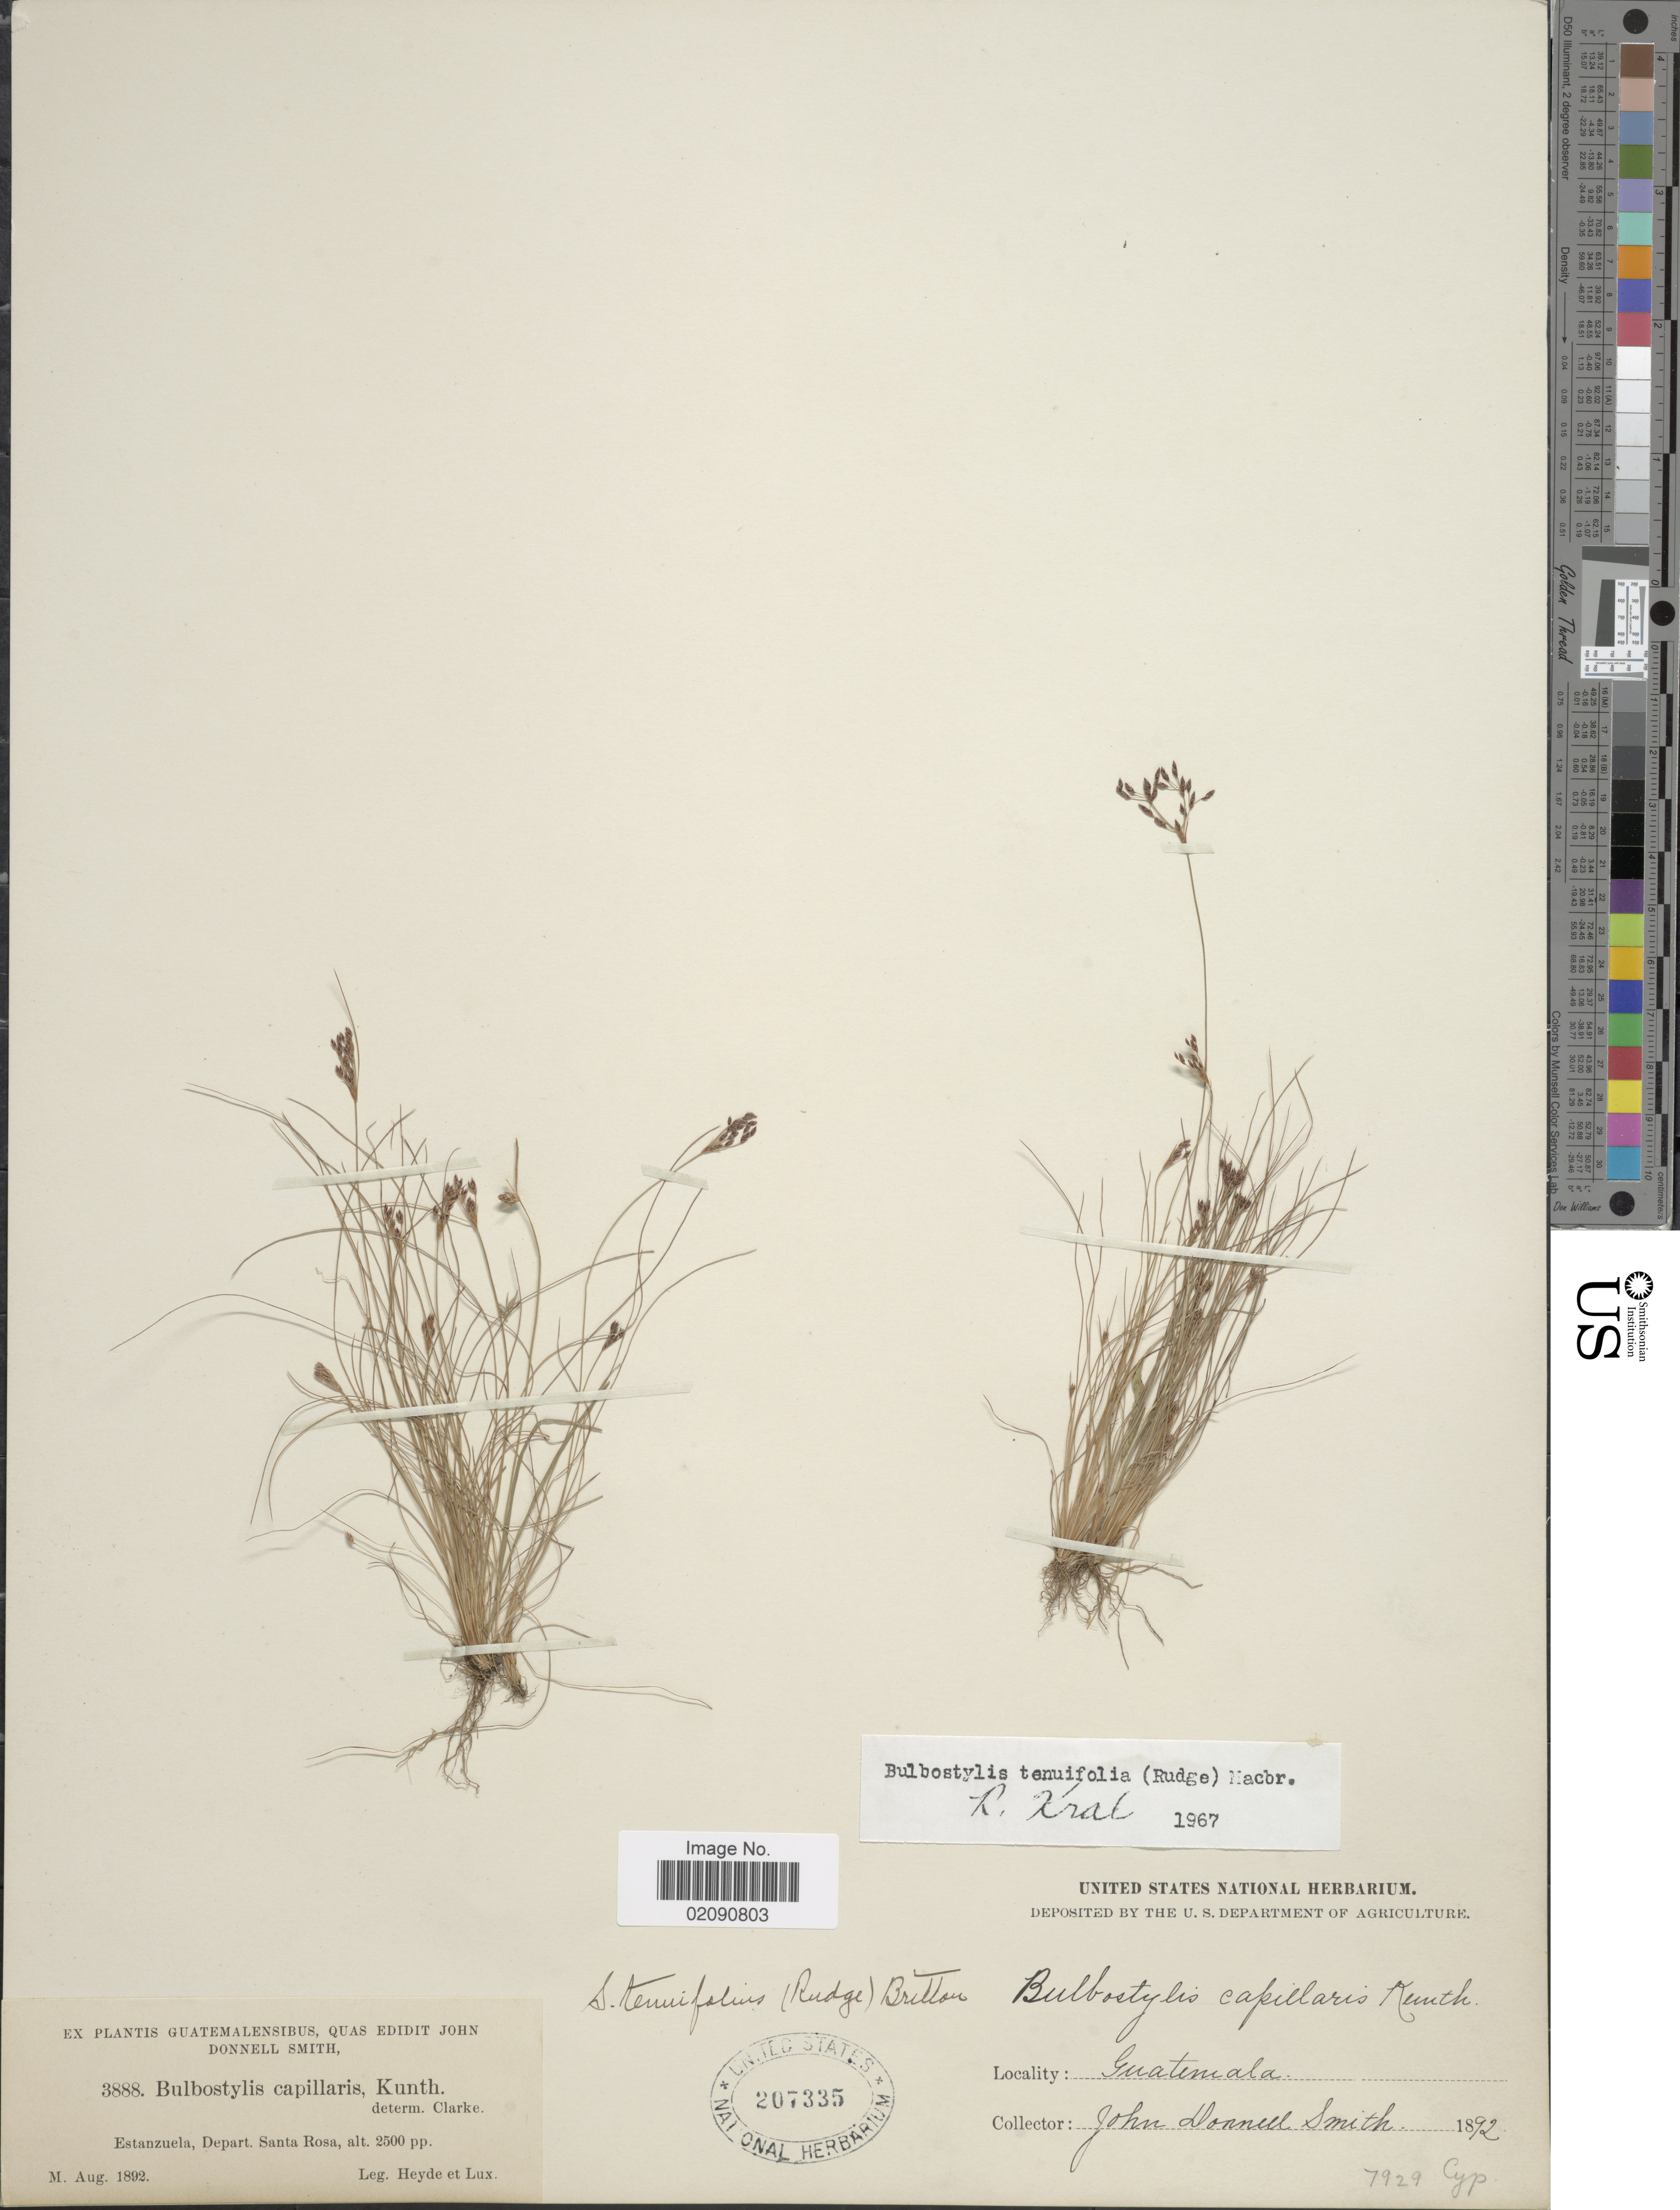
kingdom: Plantae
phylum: Tracheophyta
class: Liliopsida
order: Poales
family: Cyperaceae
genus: Bulbostylis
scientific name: Bulbostylis tenuifolia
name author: (Rudge) J.F. Macbr.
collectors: Heyde, Lux & J. Donnell Smith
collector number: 3888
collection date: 1892-08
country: Guatemala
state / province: Santa Rosa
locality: Estanzuela.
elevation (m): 762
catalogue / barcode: US 207335